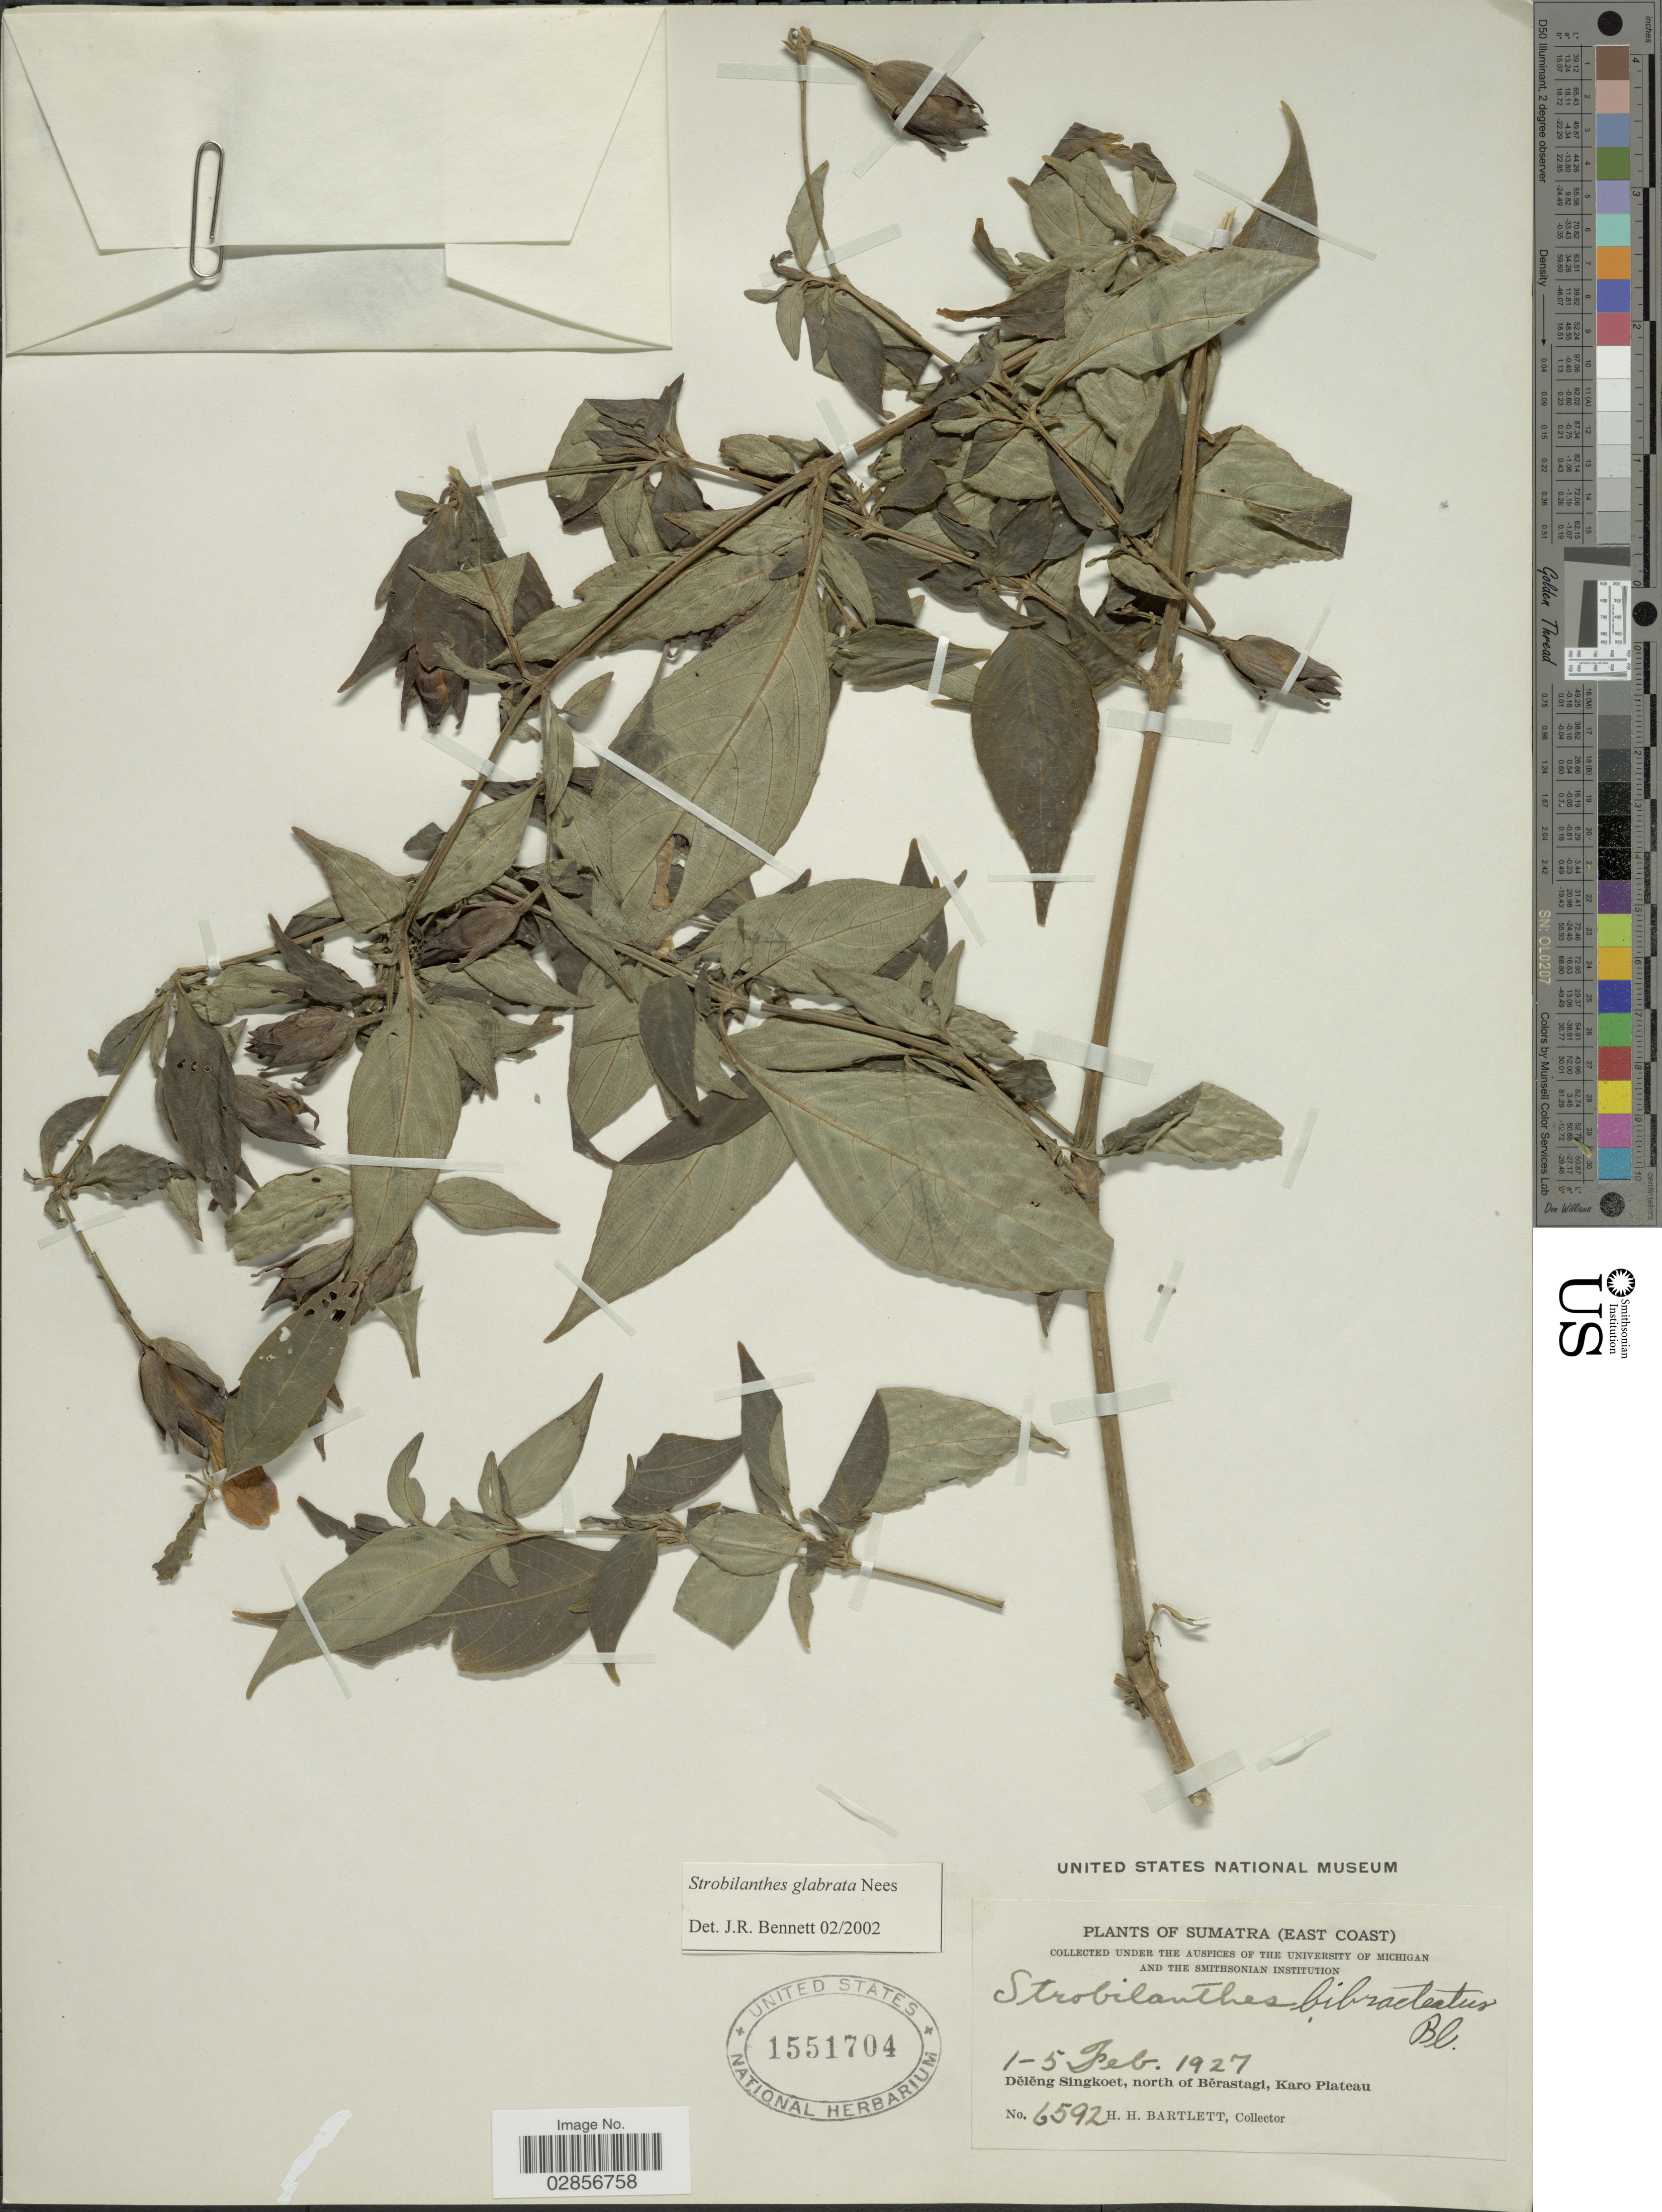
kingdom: Plantae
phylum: Tracheophyta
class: Magnoliopsida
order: Lamiales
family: Acanthaceae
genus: Strobilanthes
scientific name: Strobilanthes glabrata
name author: Nees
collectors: H. H. Bartlett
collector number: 6592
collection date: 1927-02-01/1927-02-05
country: Indonesia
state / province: Sumatra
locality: (East Coast). Deleng Singkoet, north of Berastagi, Karo Plateau.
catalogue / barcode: US 1551704